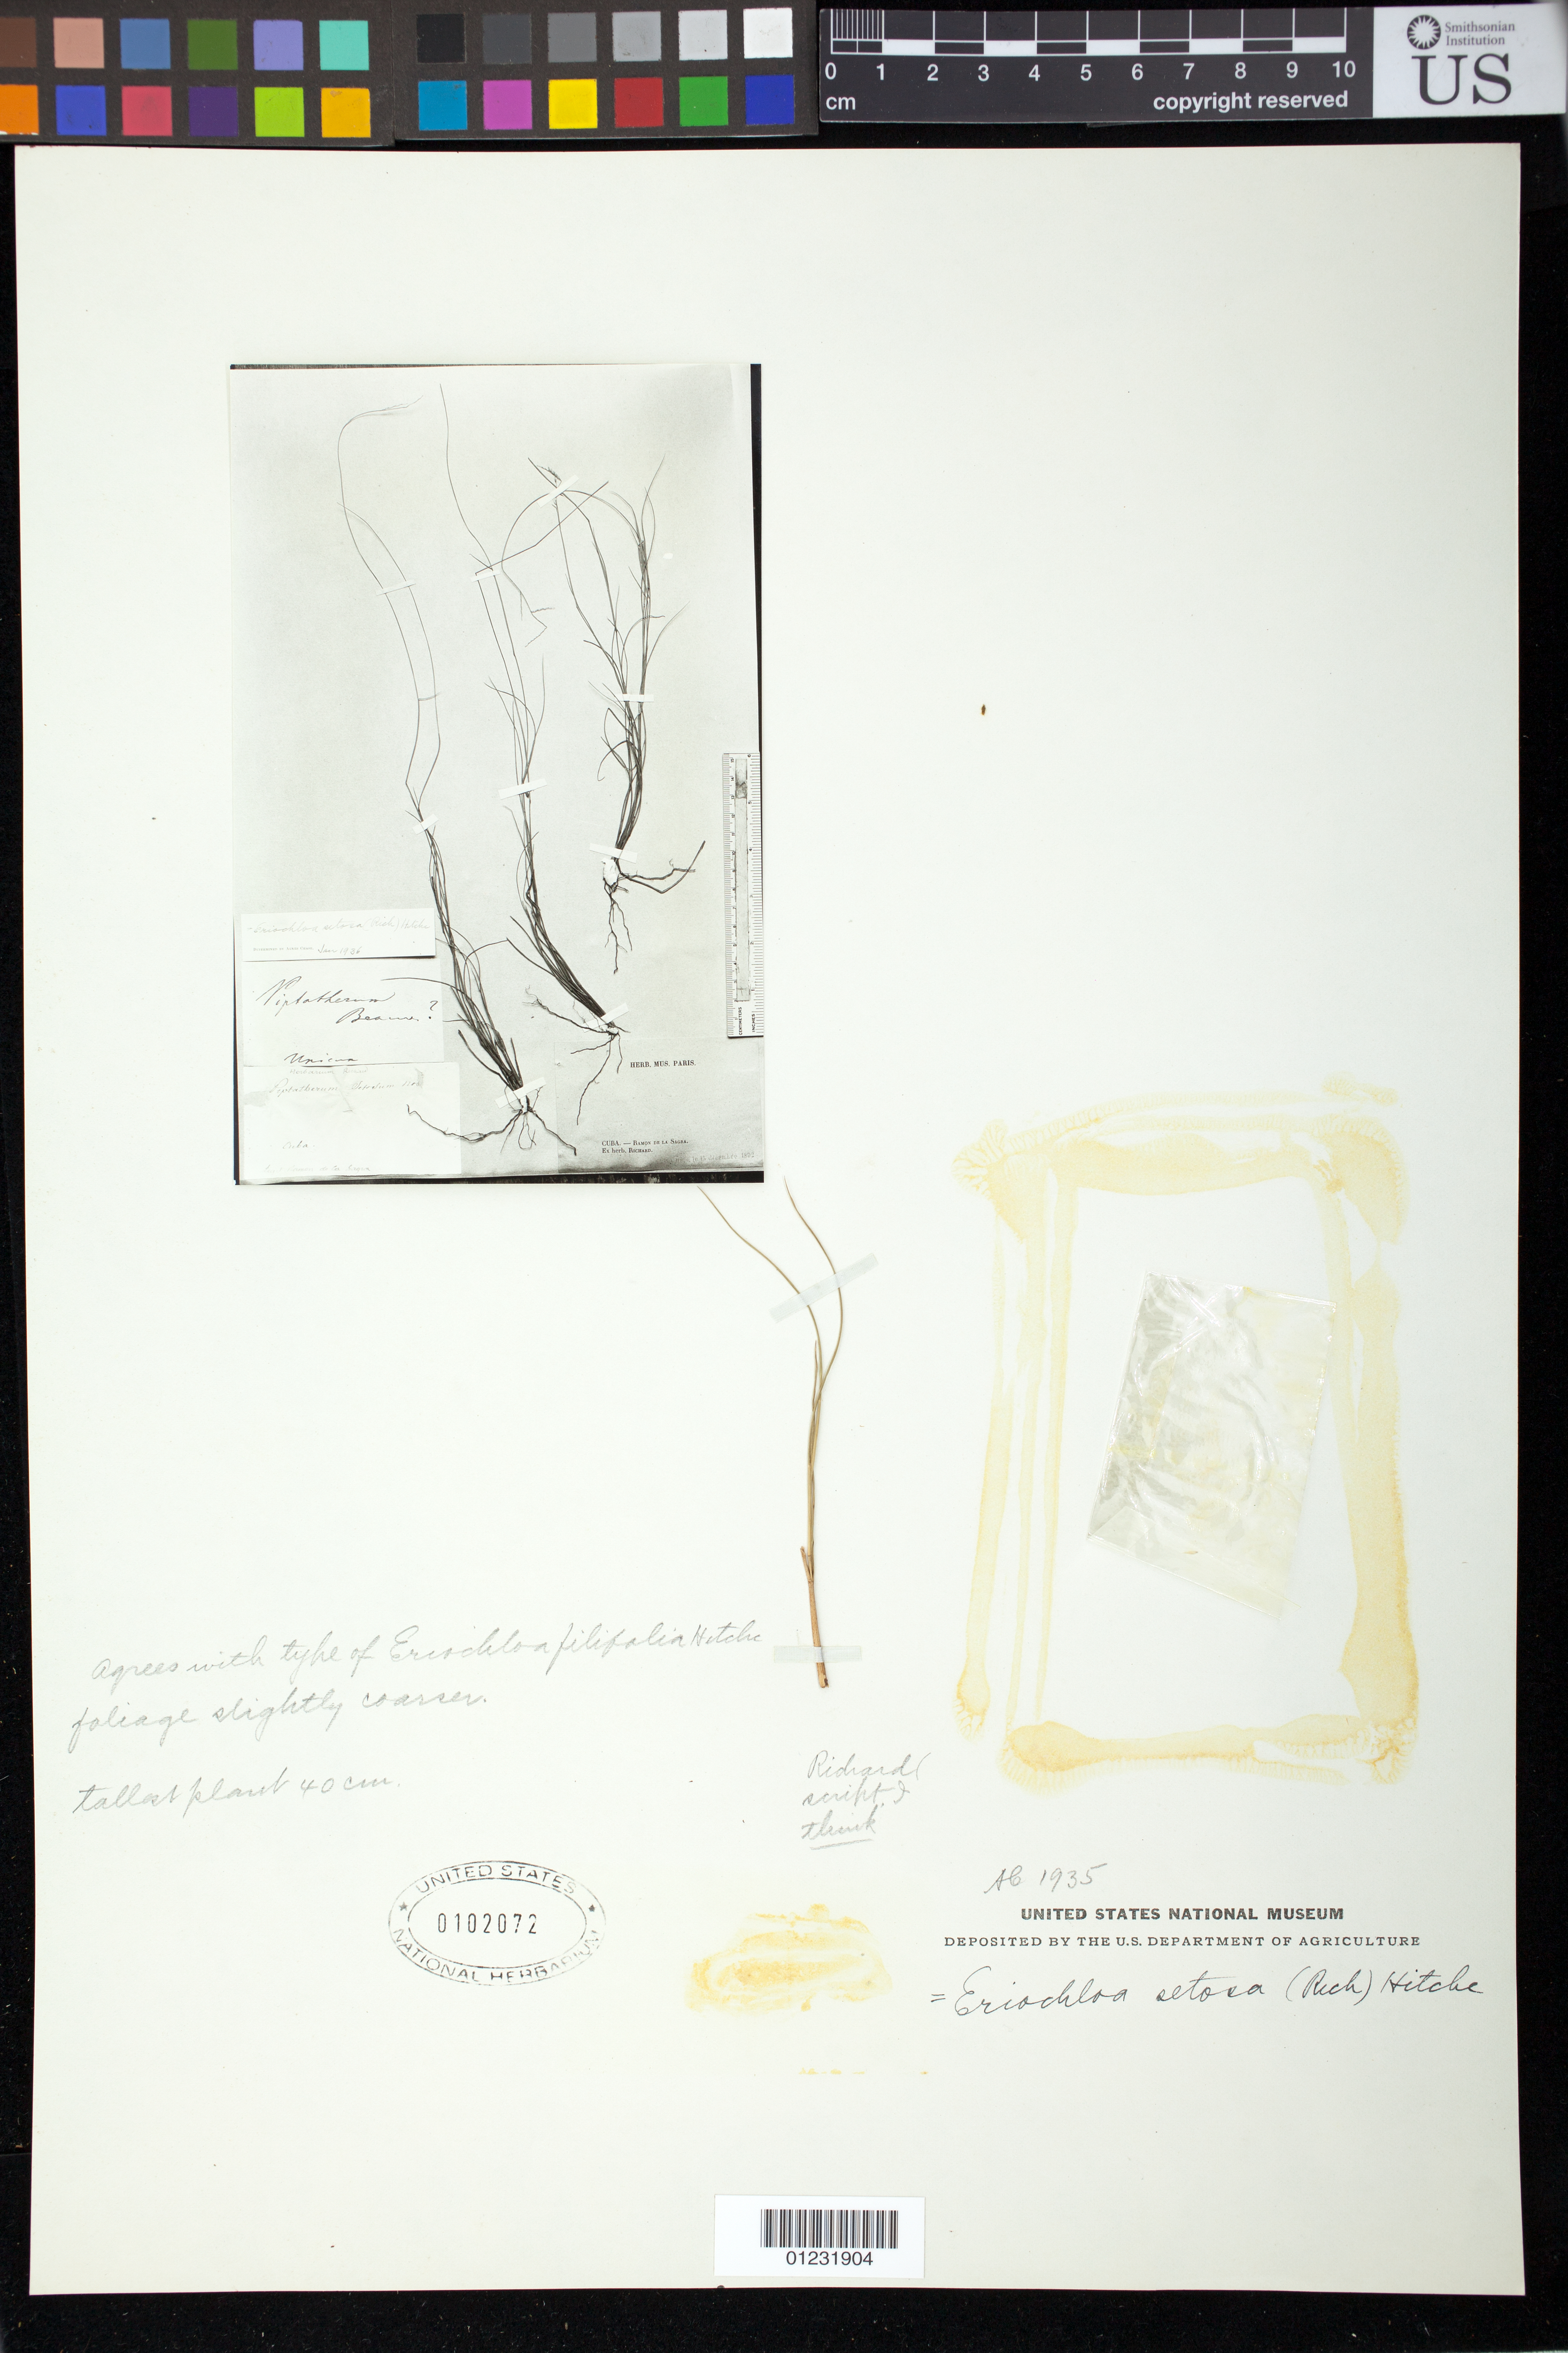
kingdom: Plantae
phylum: Tracheophyta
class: Liliopsida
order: Poales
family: Poaceae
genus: Piptatherum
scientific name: Piptatherum setosum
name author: A. Rich.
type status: Isotype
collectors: R. de la Sagra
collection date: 1892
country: Cuba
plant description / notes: Fragmentary material of type specimen ex herb. Richard.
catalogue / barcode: US 102072